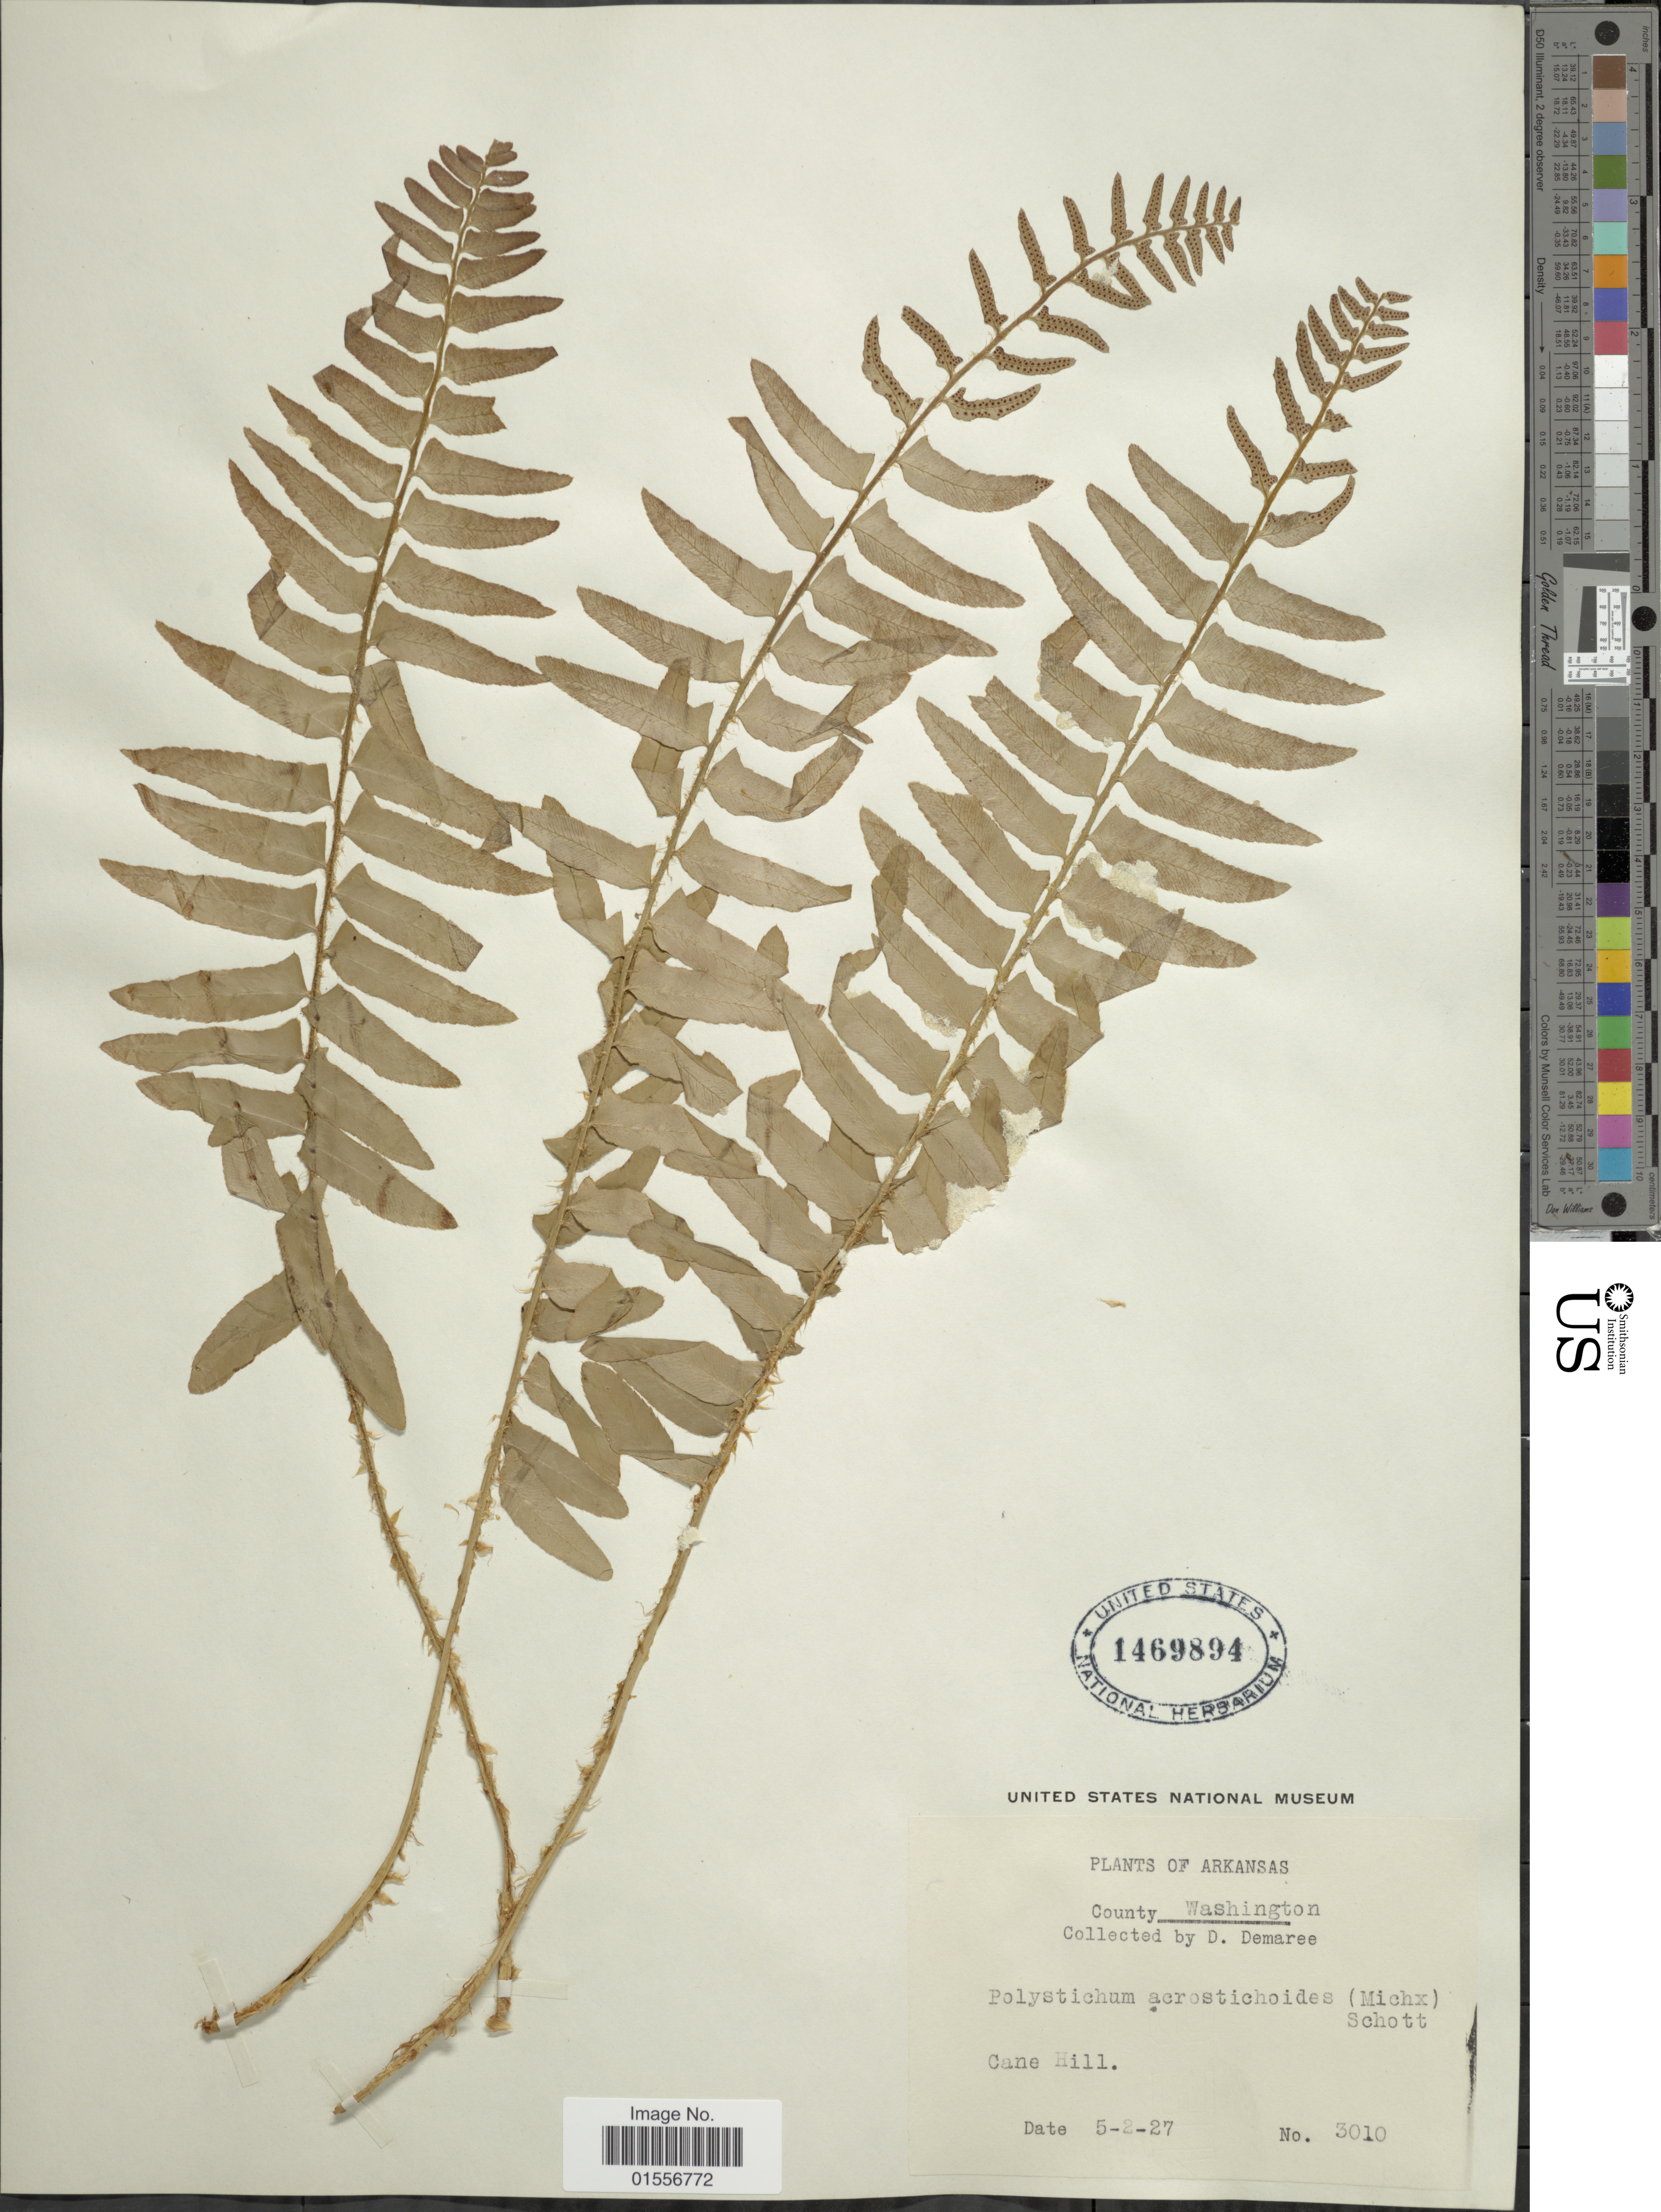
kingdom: Plantae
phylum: Tracheophyta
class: Polypodiopsida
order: Polypodiales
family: Dryopteridaceae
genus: Polystichum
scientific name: Polystichum acrostichoides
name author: (Michx.) Schott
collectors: D. Demaree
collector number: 3010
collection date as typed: Transcribed d/m/y: 2/5/27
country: United States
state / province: Arkansas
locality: Cane Hill, County Washington.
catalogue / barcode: US 1469894